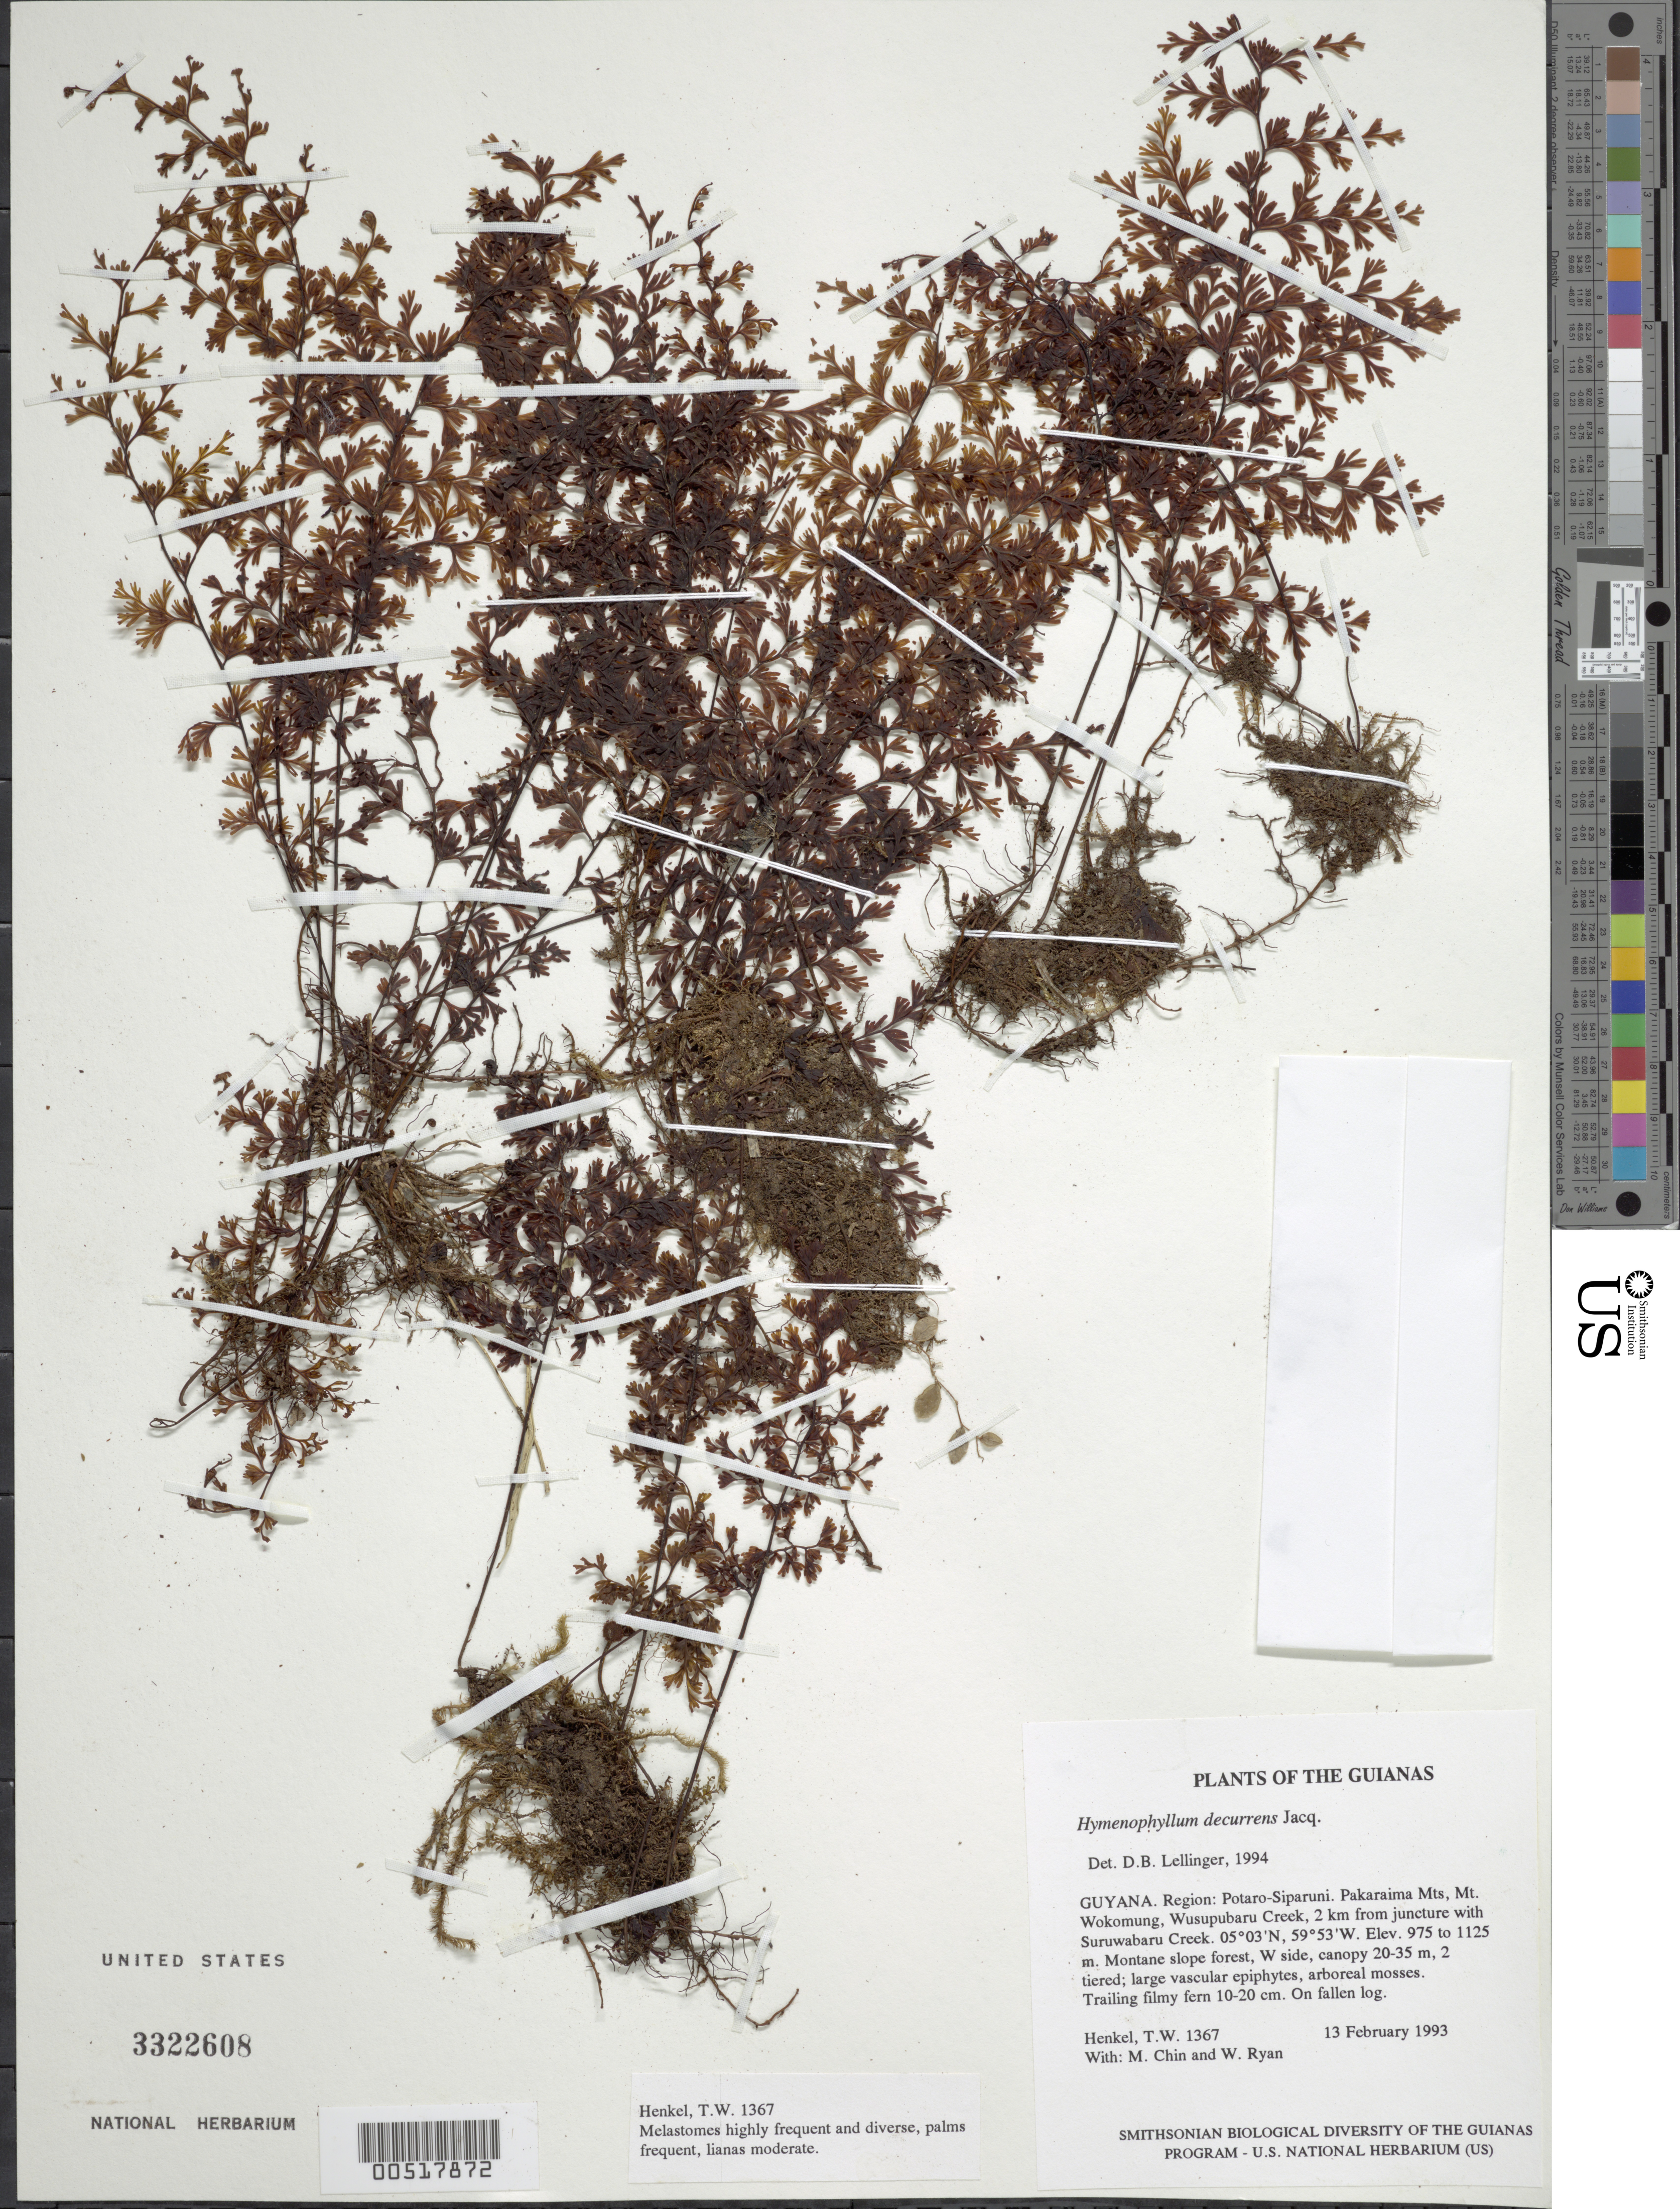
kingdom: Plantae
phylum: Tracheophyta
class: Polypodiopsida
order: Hymenophyllales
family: Hymenophyllaceae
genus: Hymenophyllum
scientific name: Hymenophyllum decurrens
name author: (Jacq.) Sw.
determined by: Lellinger, David B., (BOT), Smithsonian Institution - National Museum of Natural History (UNITED STATES)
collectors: T. Henkel, M. Chin & W. Ryan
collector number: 1367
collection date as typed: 13 February 1993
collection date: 1993-02-13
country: Guyana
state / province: Potaro-Siparuni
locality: Pakaraima Mts, Mt. Wokomung, Wusupubaru Creek, 2 km from juncture with Suruwabaru Creek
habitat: Montane slope forest, W side, canopy 20-35 m, 2 tiered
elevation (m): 975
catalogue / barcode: US 3322608